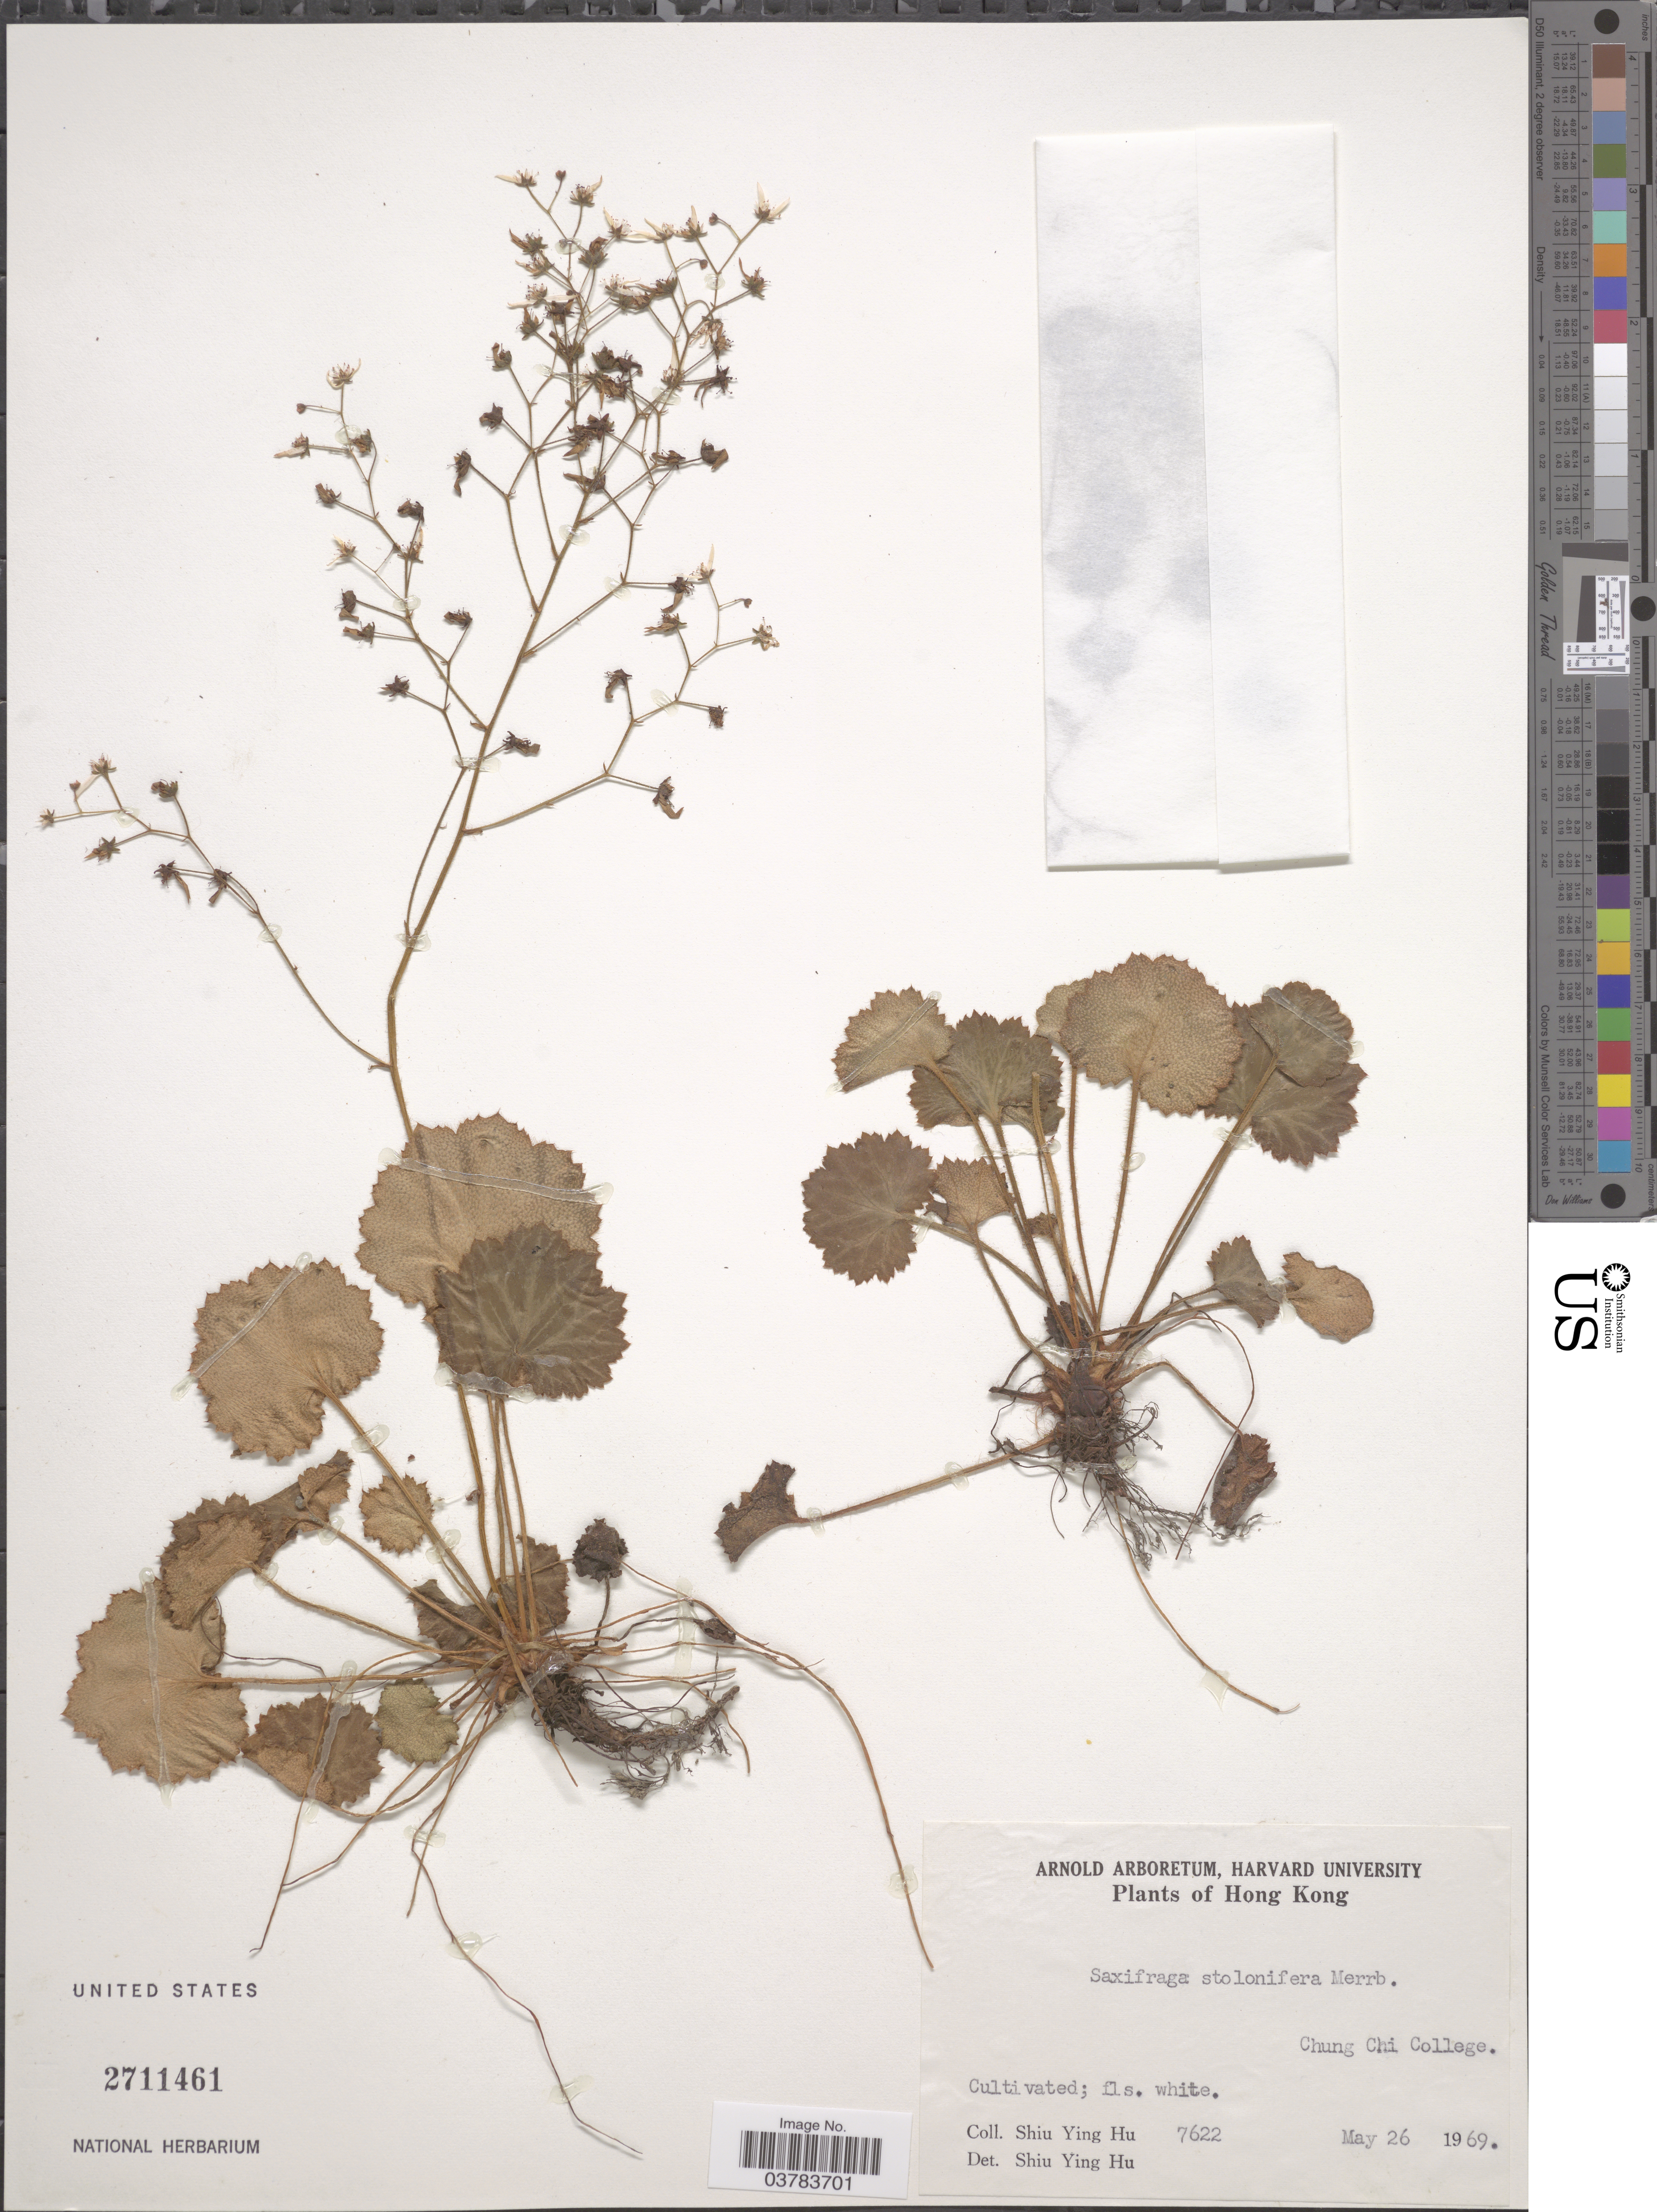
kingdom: Plantae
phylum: Tracheophyta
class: Magnoliopsida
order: Saxifragales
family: Saxifragaceae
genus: Saxifraga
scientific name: Saxifraga stolonifera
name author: Curtis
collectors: S. Y. Hu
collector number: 7622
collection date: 1969-05-26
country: China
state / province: Hong Kong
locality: Chung Chi College. Cultivated.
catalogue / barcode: US 2711461